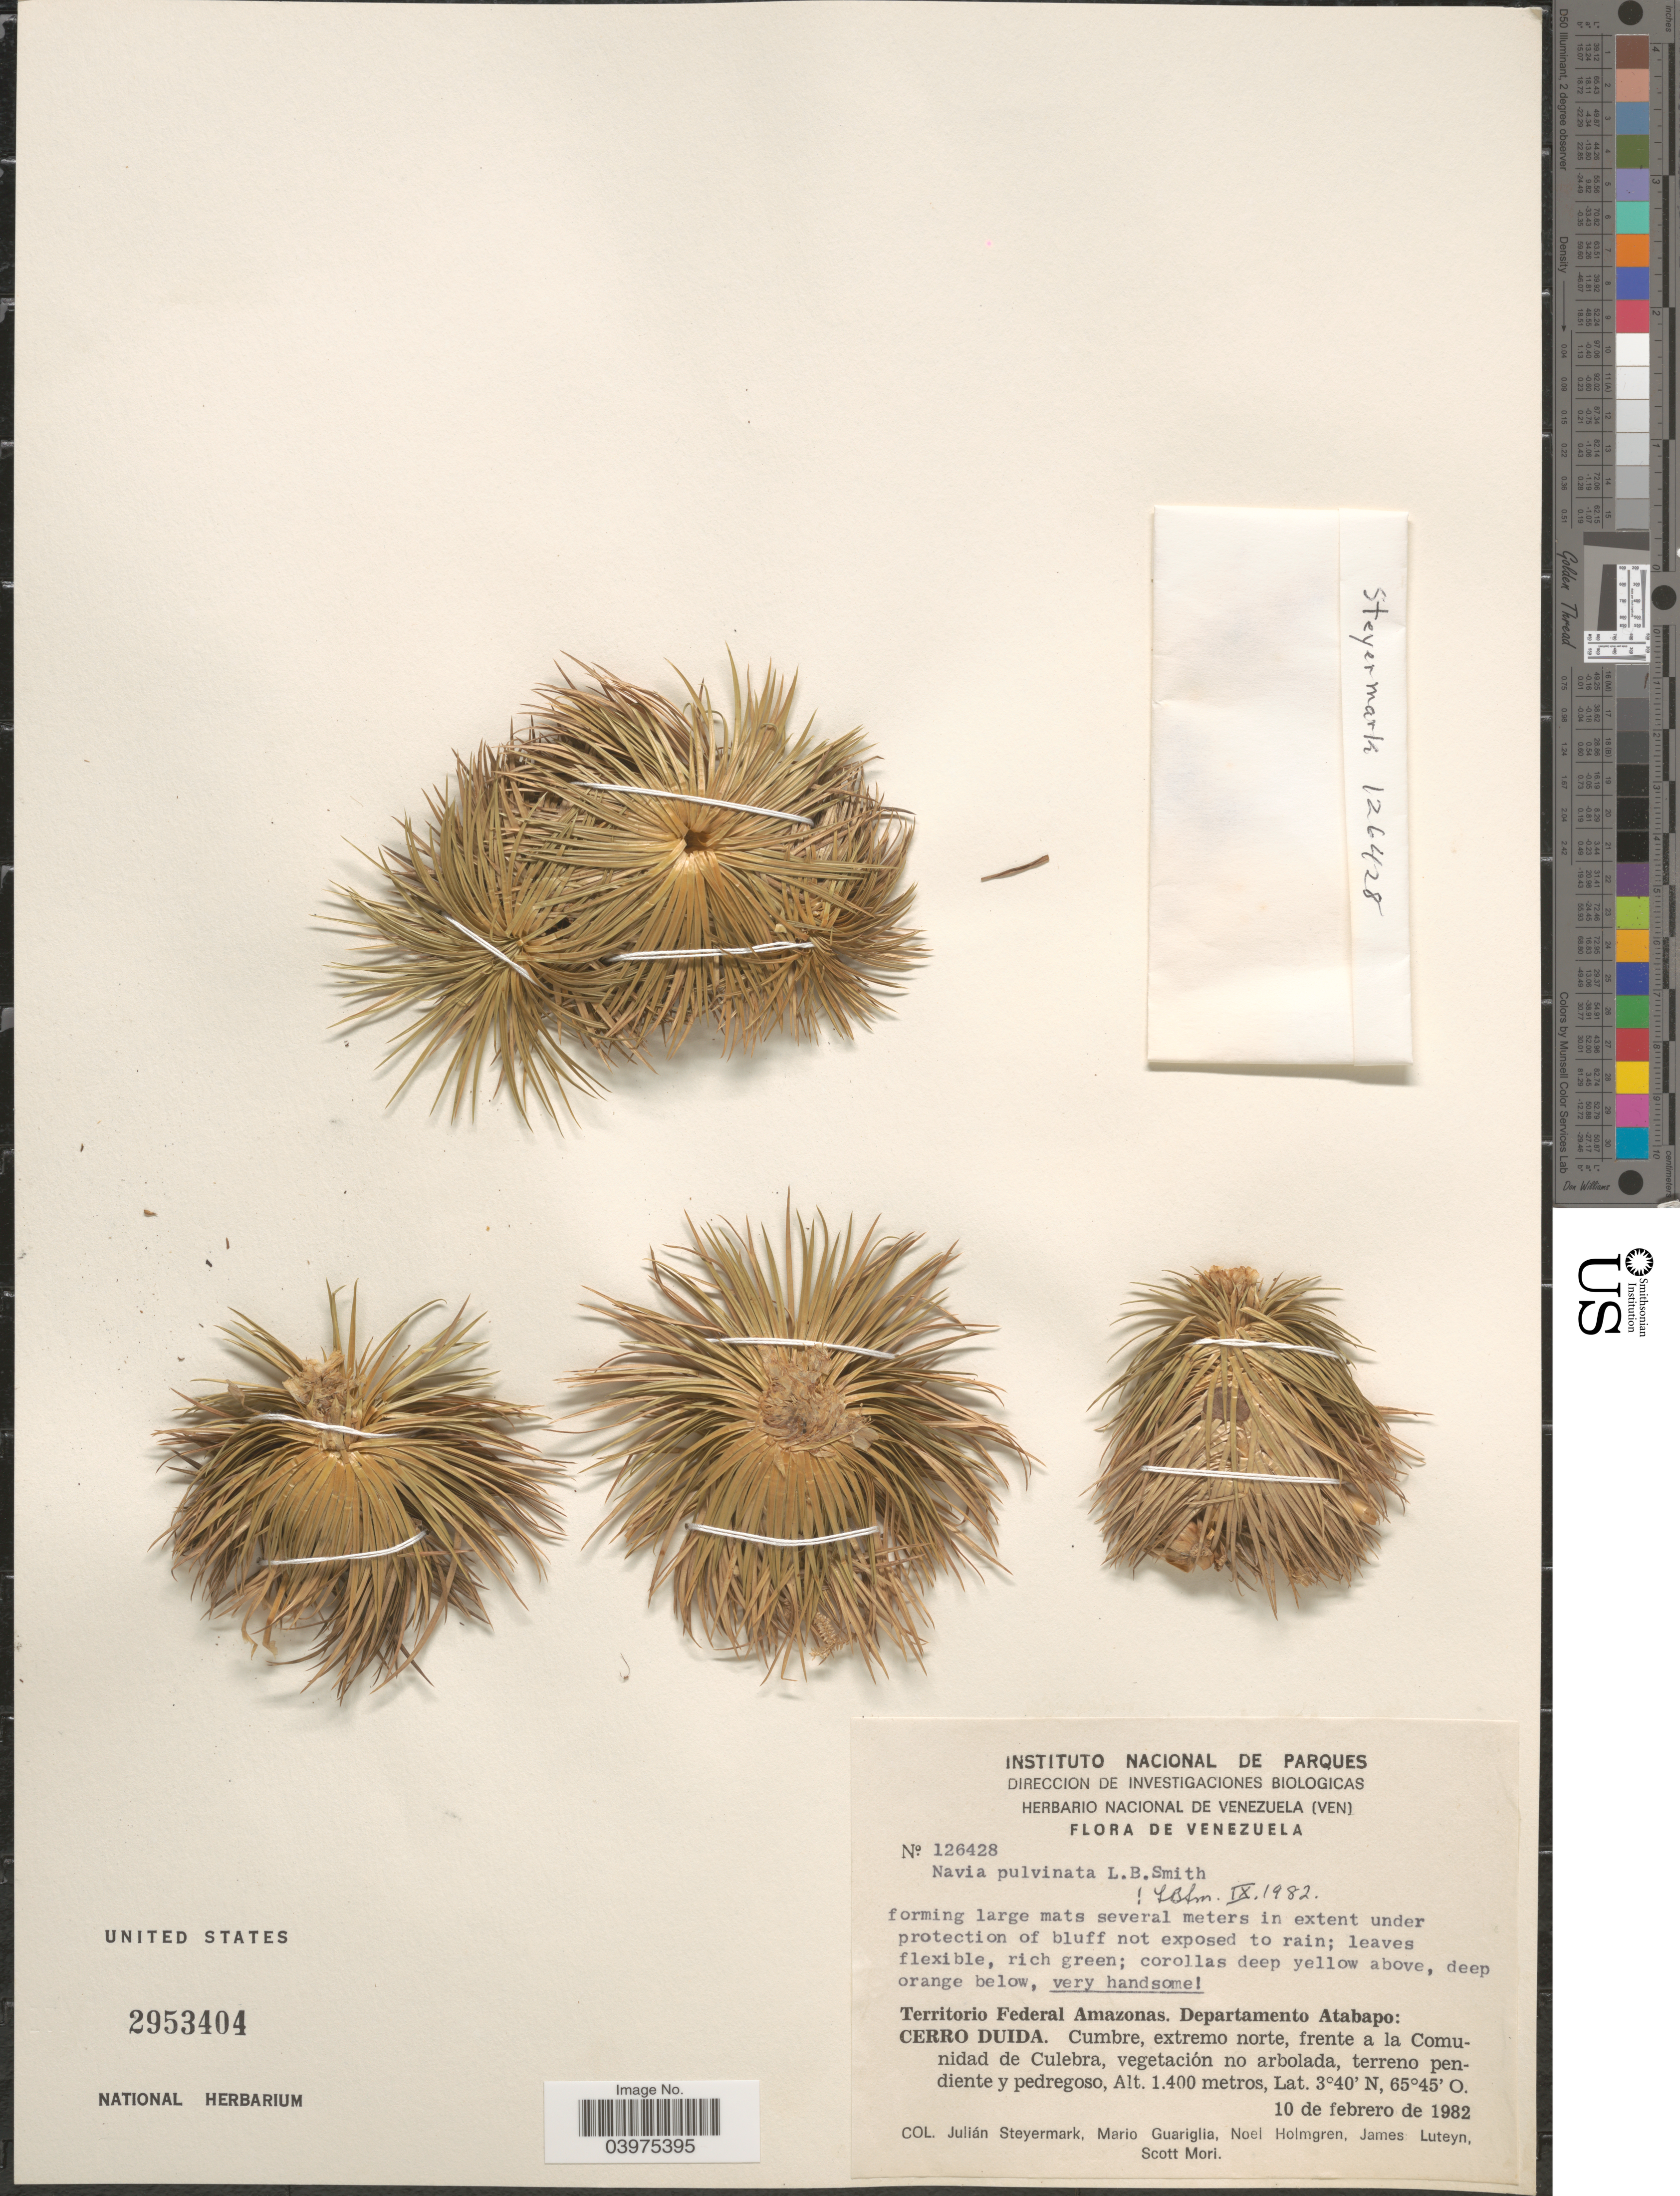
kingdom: Plantae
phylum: Tracheophyta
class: Liliopsida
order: Poales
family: Bromeliaceae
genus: Navia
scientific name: Navia pulvinata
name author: L.B. Sm.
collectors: J. Steyermark, M. Guariglia, N. H. Holmgren & J. L. Luteyn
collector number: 126428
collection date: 1982-02-10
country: Venezuela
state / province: Amazonas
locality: Territorio Federal Amazonas. Departamento Atabapo: Cerro Duida. Cumbre, extremo norte, frente a la Comunidad de Culebra, vegetación no arbolada, terreno pendiente y pedregoso.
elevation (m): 1400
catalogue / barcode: US 2953404